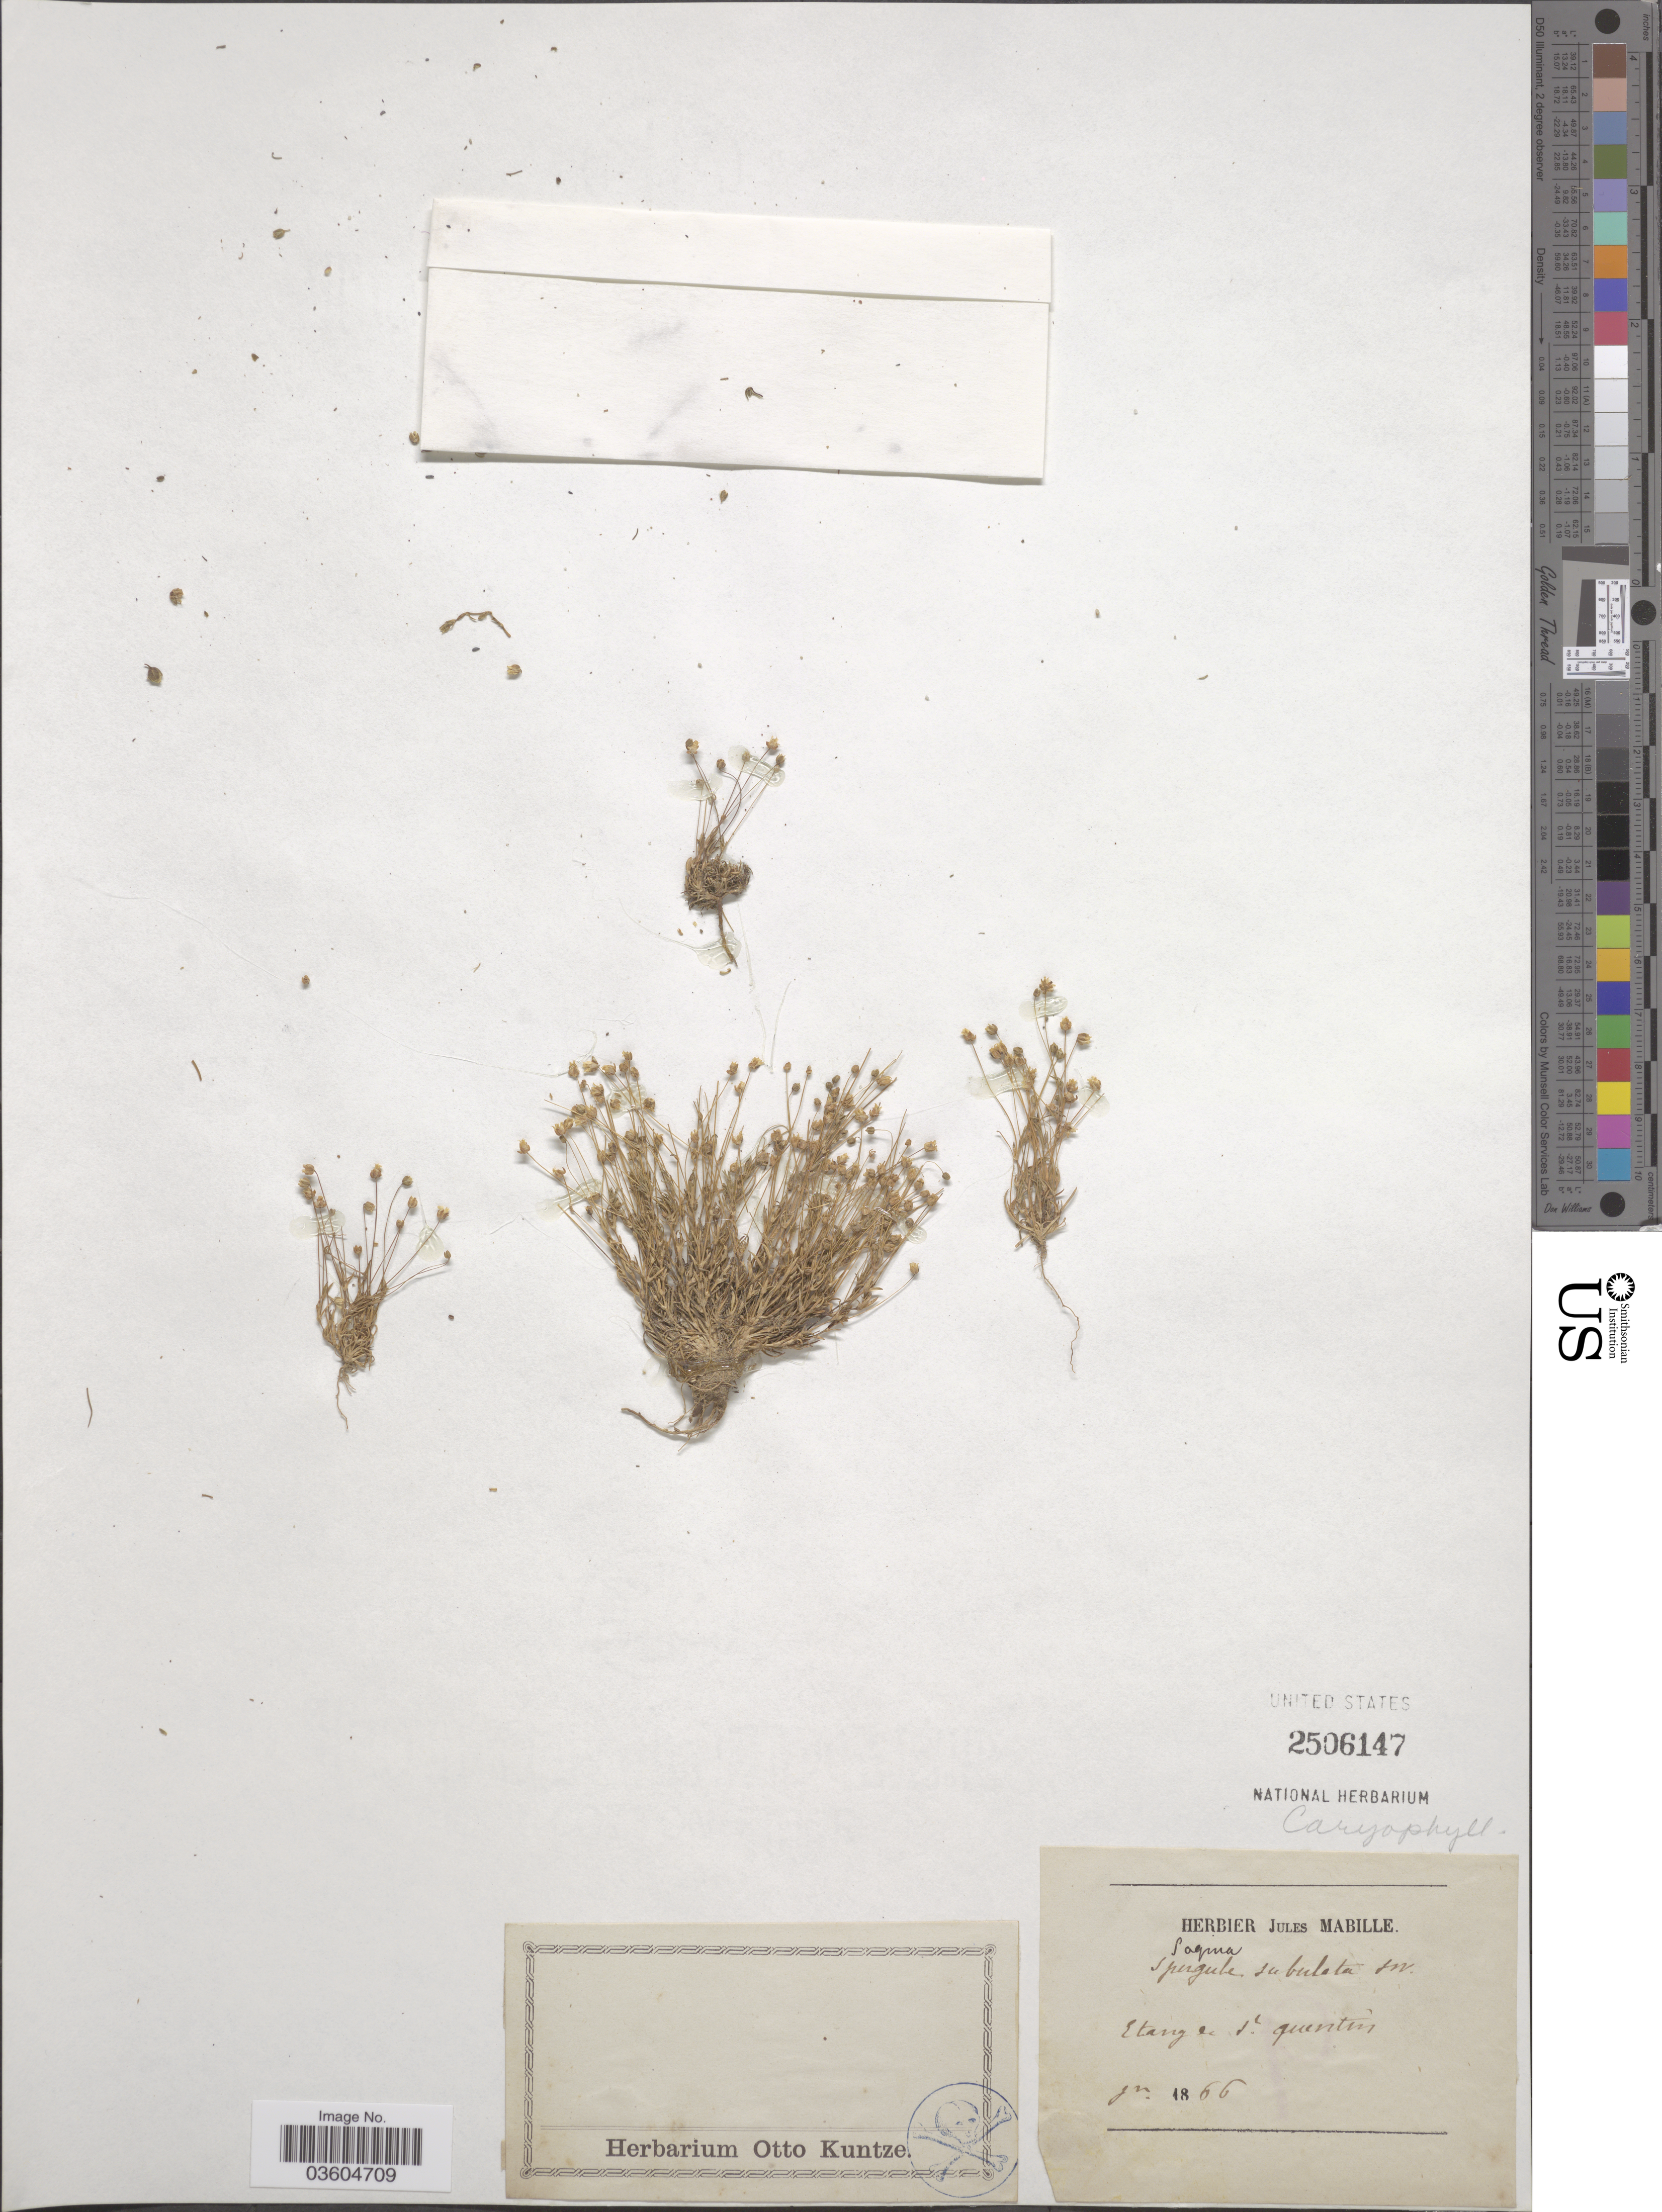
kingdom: Plantae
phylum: Tracheophyta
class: Magnoliopsida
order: Caryophyllales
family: Caryophyllaceae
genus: Sagina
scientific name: Sagina subulata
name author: (Sw.) C. Presl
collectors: Ex herb. Jules Mabille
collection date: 1866-06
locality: Etang er de. qeuntus. [interpreted]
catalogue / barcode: US 2506147